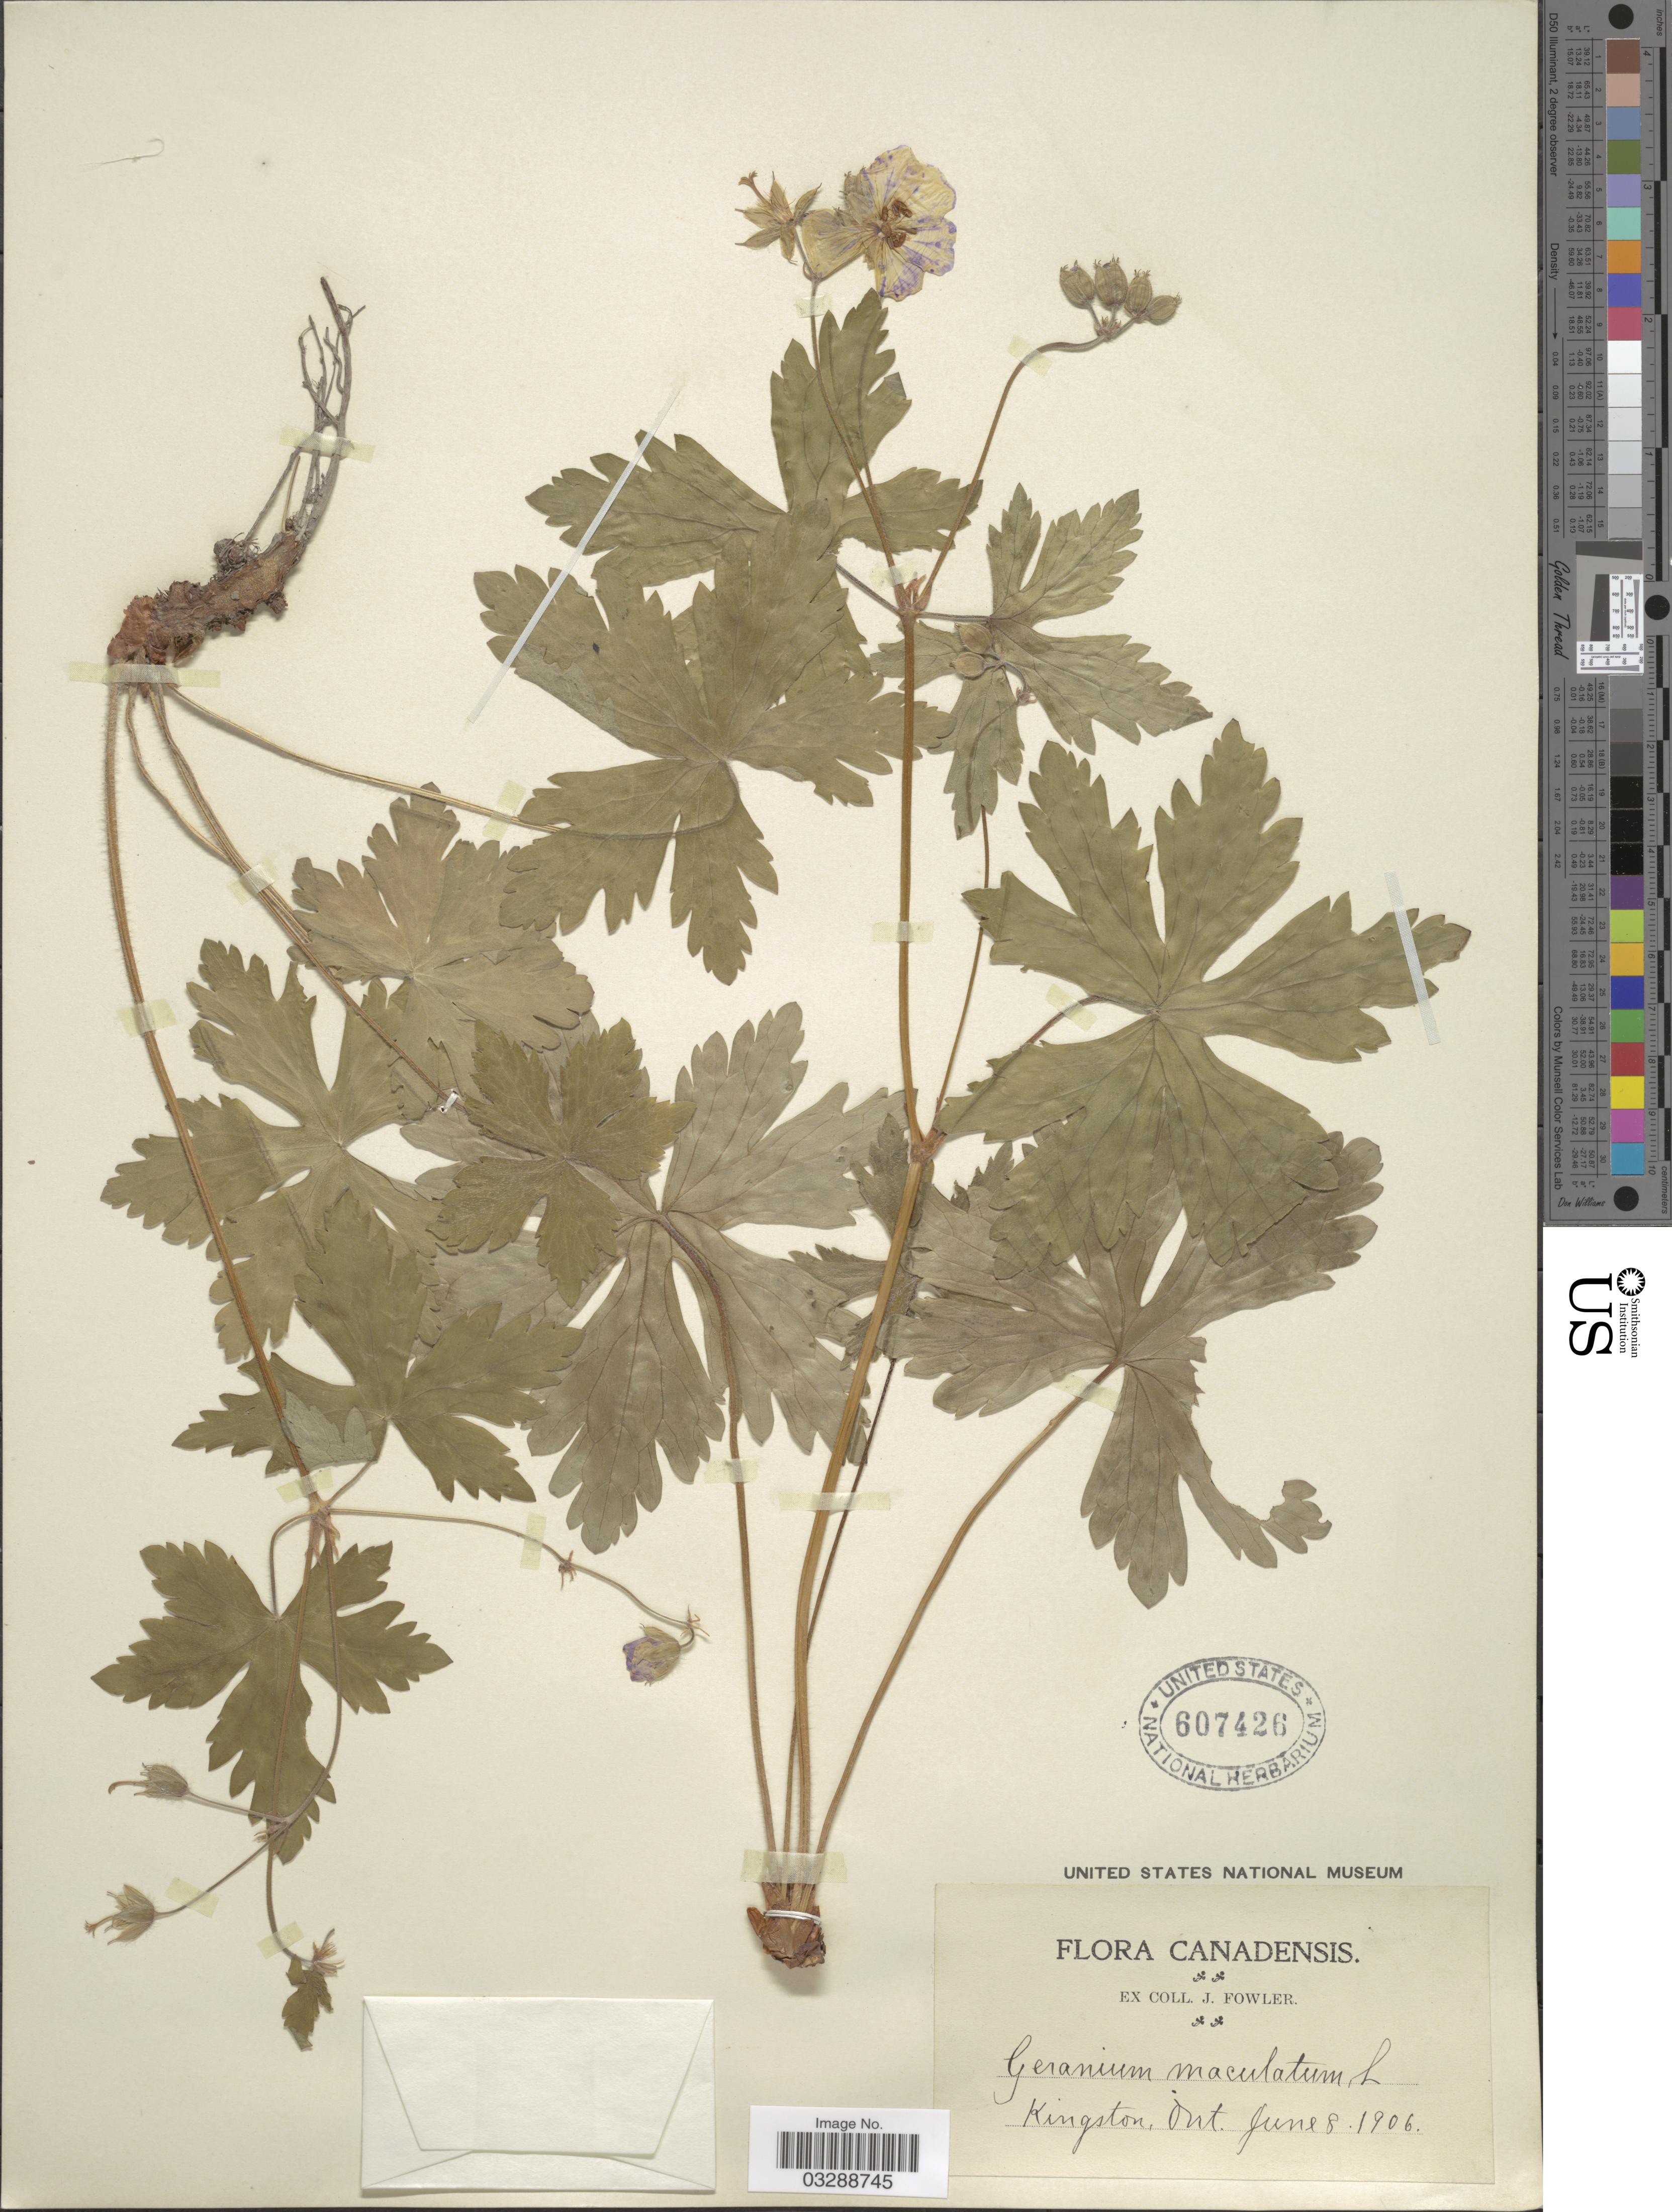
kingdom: Plantae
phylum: Tracheophyta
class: Magnoliopsida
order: Geraniales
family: Geraniaceae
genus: Geranium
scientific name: Geranium maculatum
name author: L.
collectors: J. Fowler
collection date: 1906-06-08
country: Canada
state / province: Ontario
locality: Kingston.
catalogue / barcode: US 607426